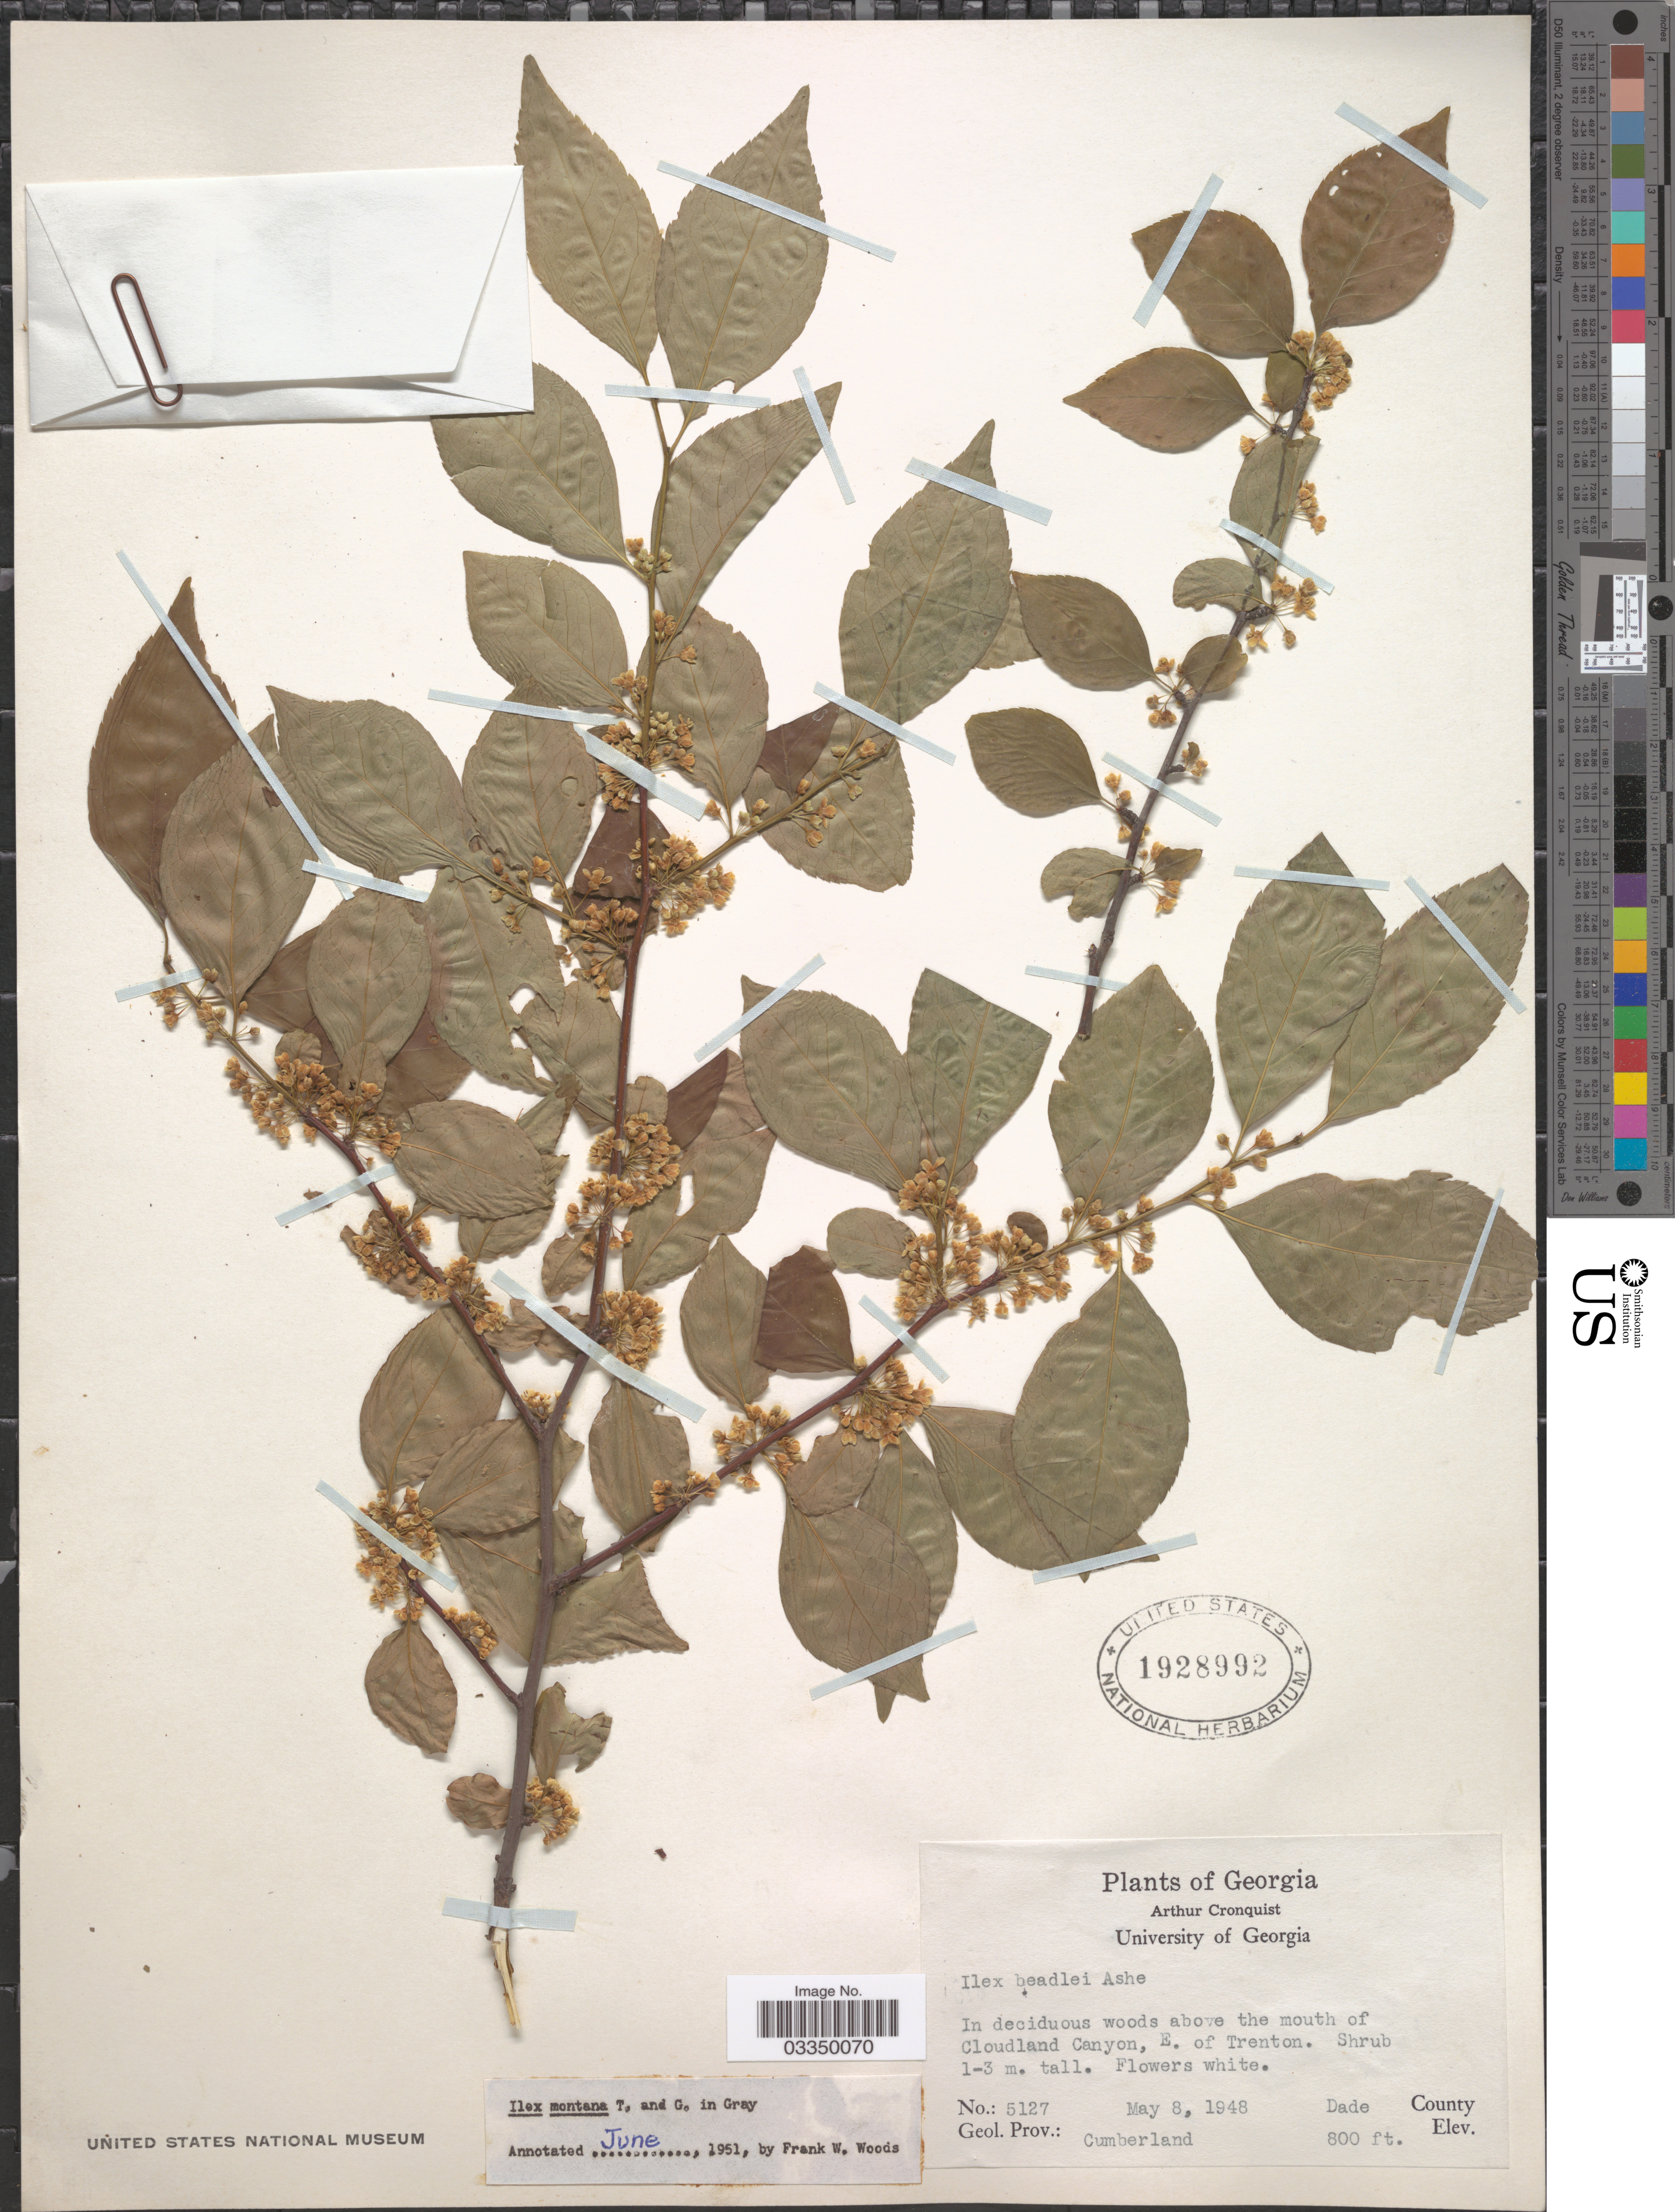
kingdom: Plantae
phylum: Tracheophyta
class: Magnoliopsida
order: Aquifoliales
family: Aquifoliaceae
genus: Ilex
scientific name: Ilex montana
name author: Torr. & A. Gray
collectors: A. J. Cronquist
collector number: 5127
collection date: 1948-05-08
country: United States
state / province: Georgia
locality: In deciduous woods above the mouth of Cloudland Canyon, E. of Trenton. Dade County. Geol. Prov.: Cumberland.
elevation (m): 244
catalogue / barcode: US 1928992